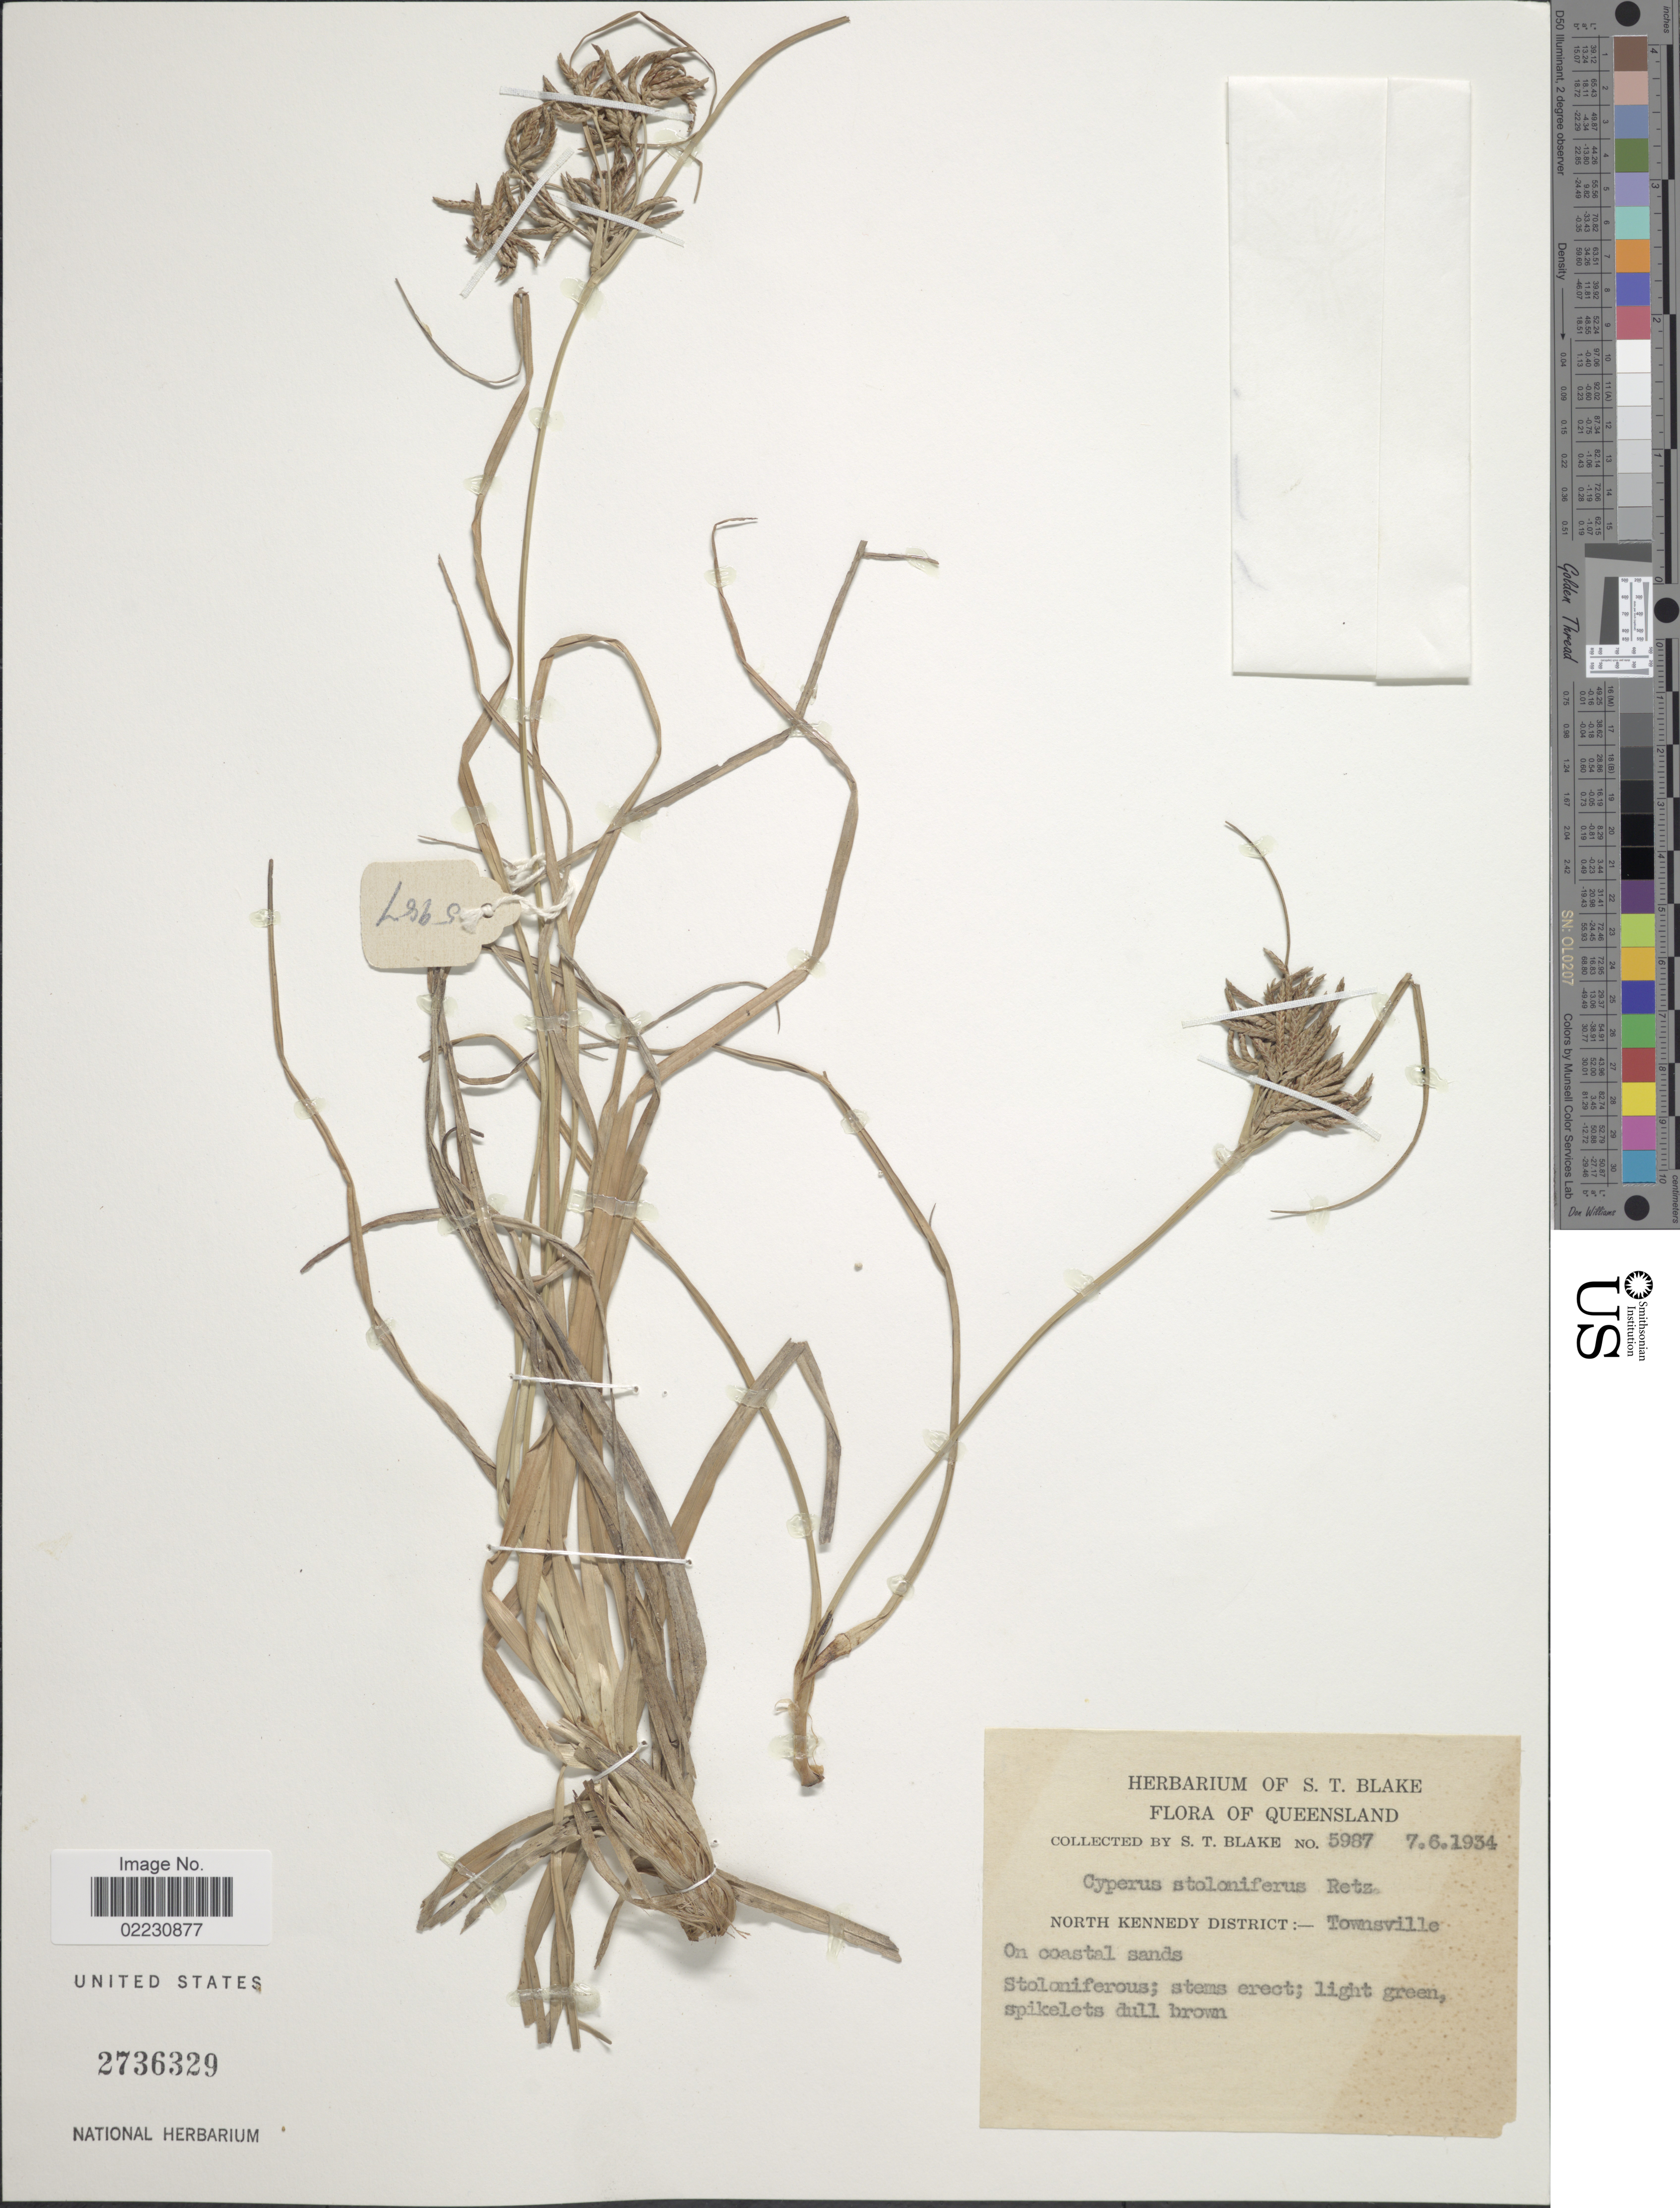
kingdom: Plantae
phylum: Tracheophyta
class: Liliopsida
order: Poales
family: Cyperaceae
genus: Cyperus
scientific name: Cyperus stoloniferus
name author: Retz.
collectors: S. T. Blake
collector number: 5987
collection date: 1934-06-07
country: Australia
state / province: Queensland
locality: North Kennedy District, Townsville, on coastal sands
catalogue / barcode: US 2736329